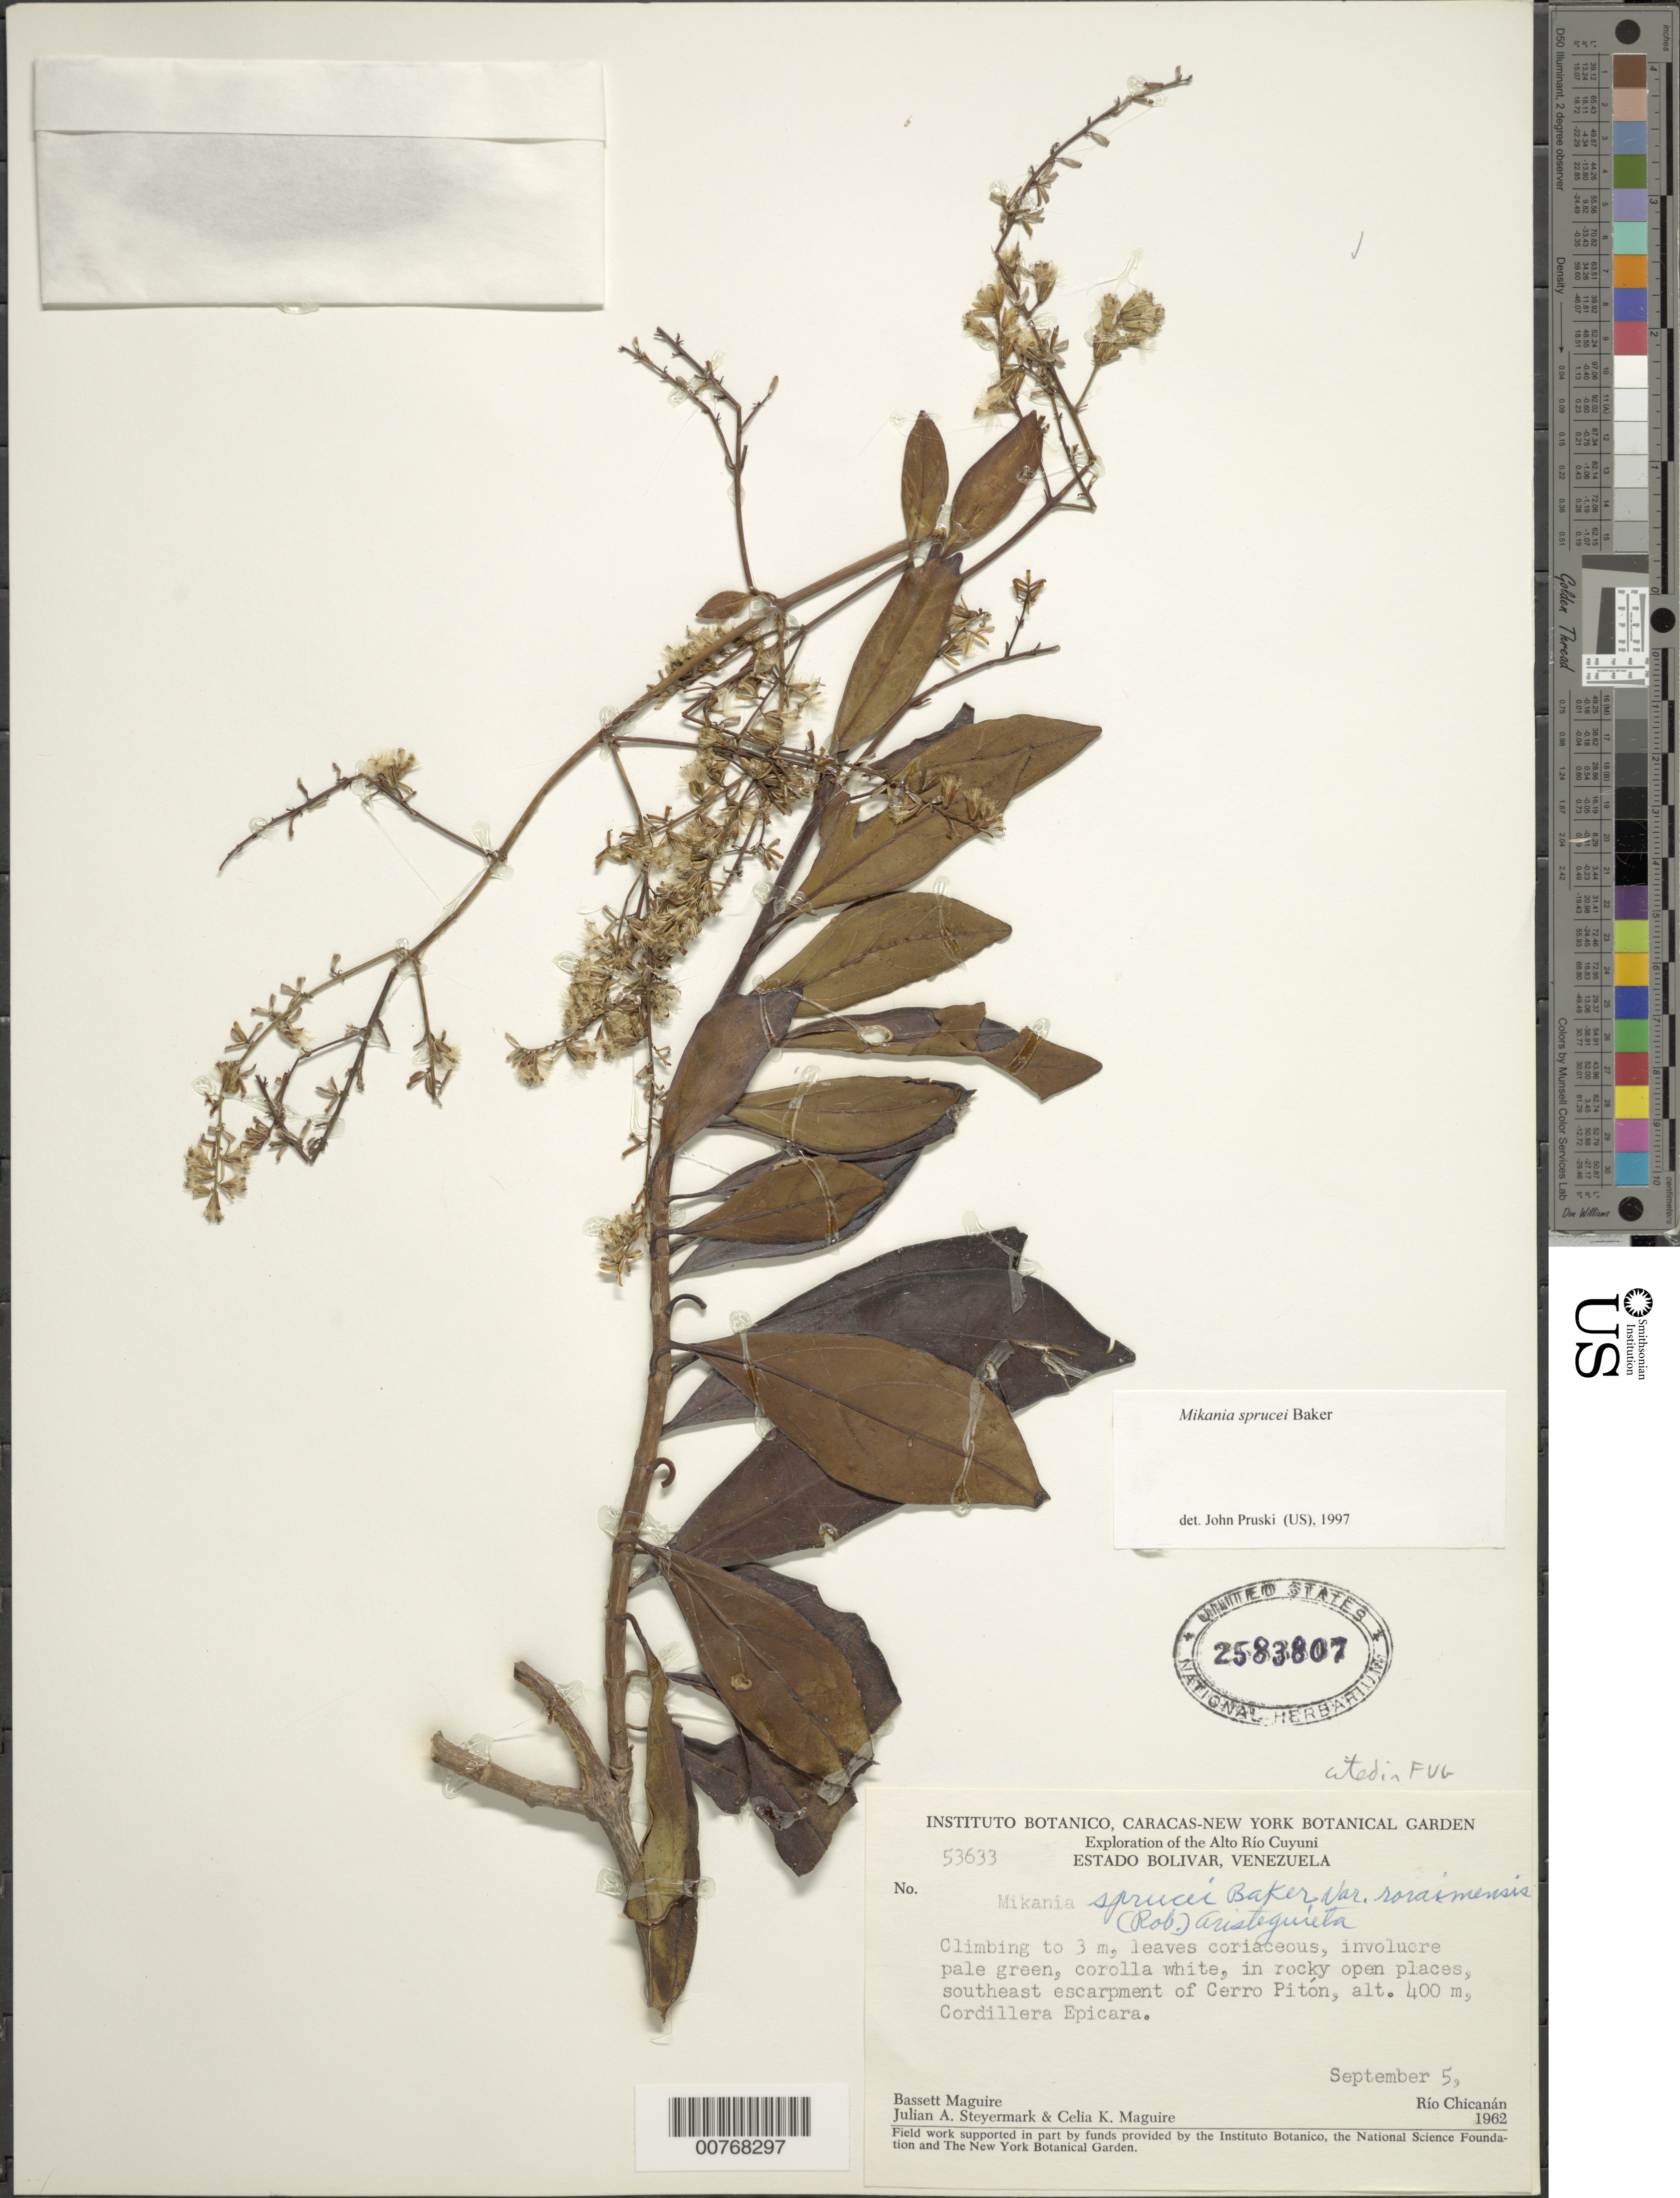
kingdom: Plantae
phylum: Tracheophyta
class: Magnoliopsida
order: Asterales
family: Asteraceae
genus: Mikania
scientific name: Mikania sprucei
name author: Baker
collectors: B. Maguire, J. Steyermark & C. K. Maguire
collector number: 53633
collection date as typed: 5-Sep-62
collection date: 1962-09-05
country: Venezuela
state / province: Bolívar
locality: Alto Río Cuyuni, Cerro Pitón, Cordillera Epicara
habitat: Rocky open places, southeastern escarpment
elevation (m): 400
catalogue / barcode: US 2583807